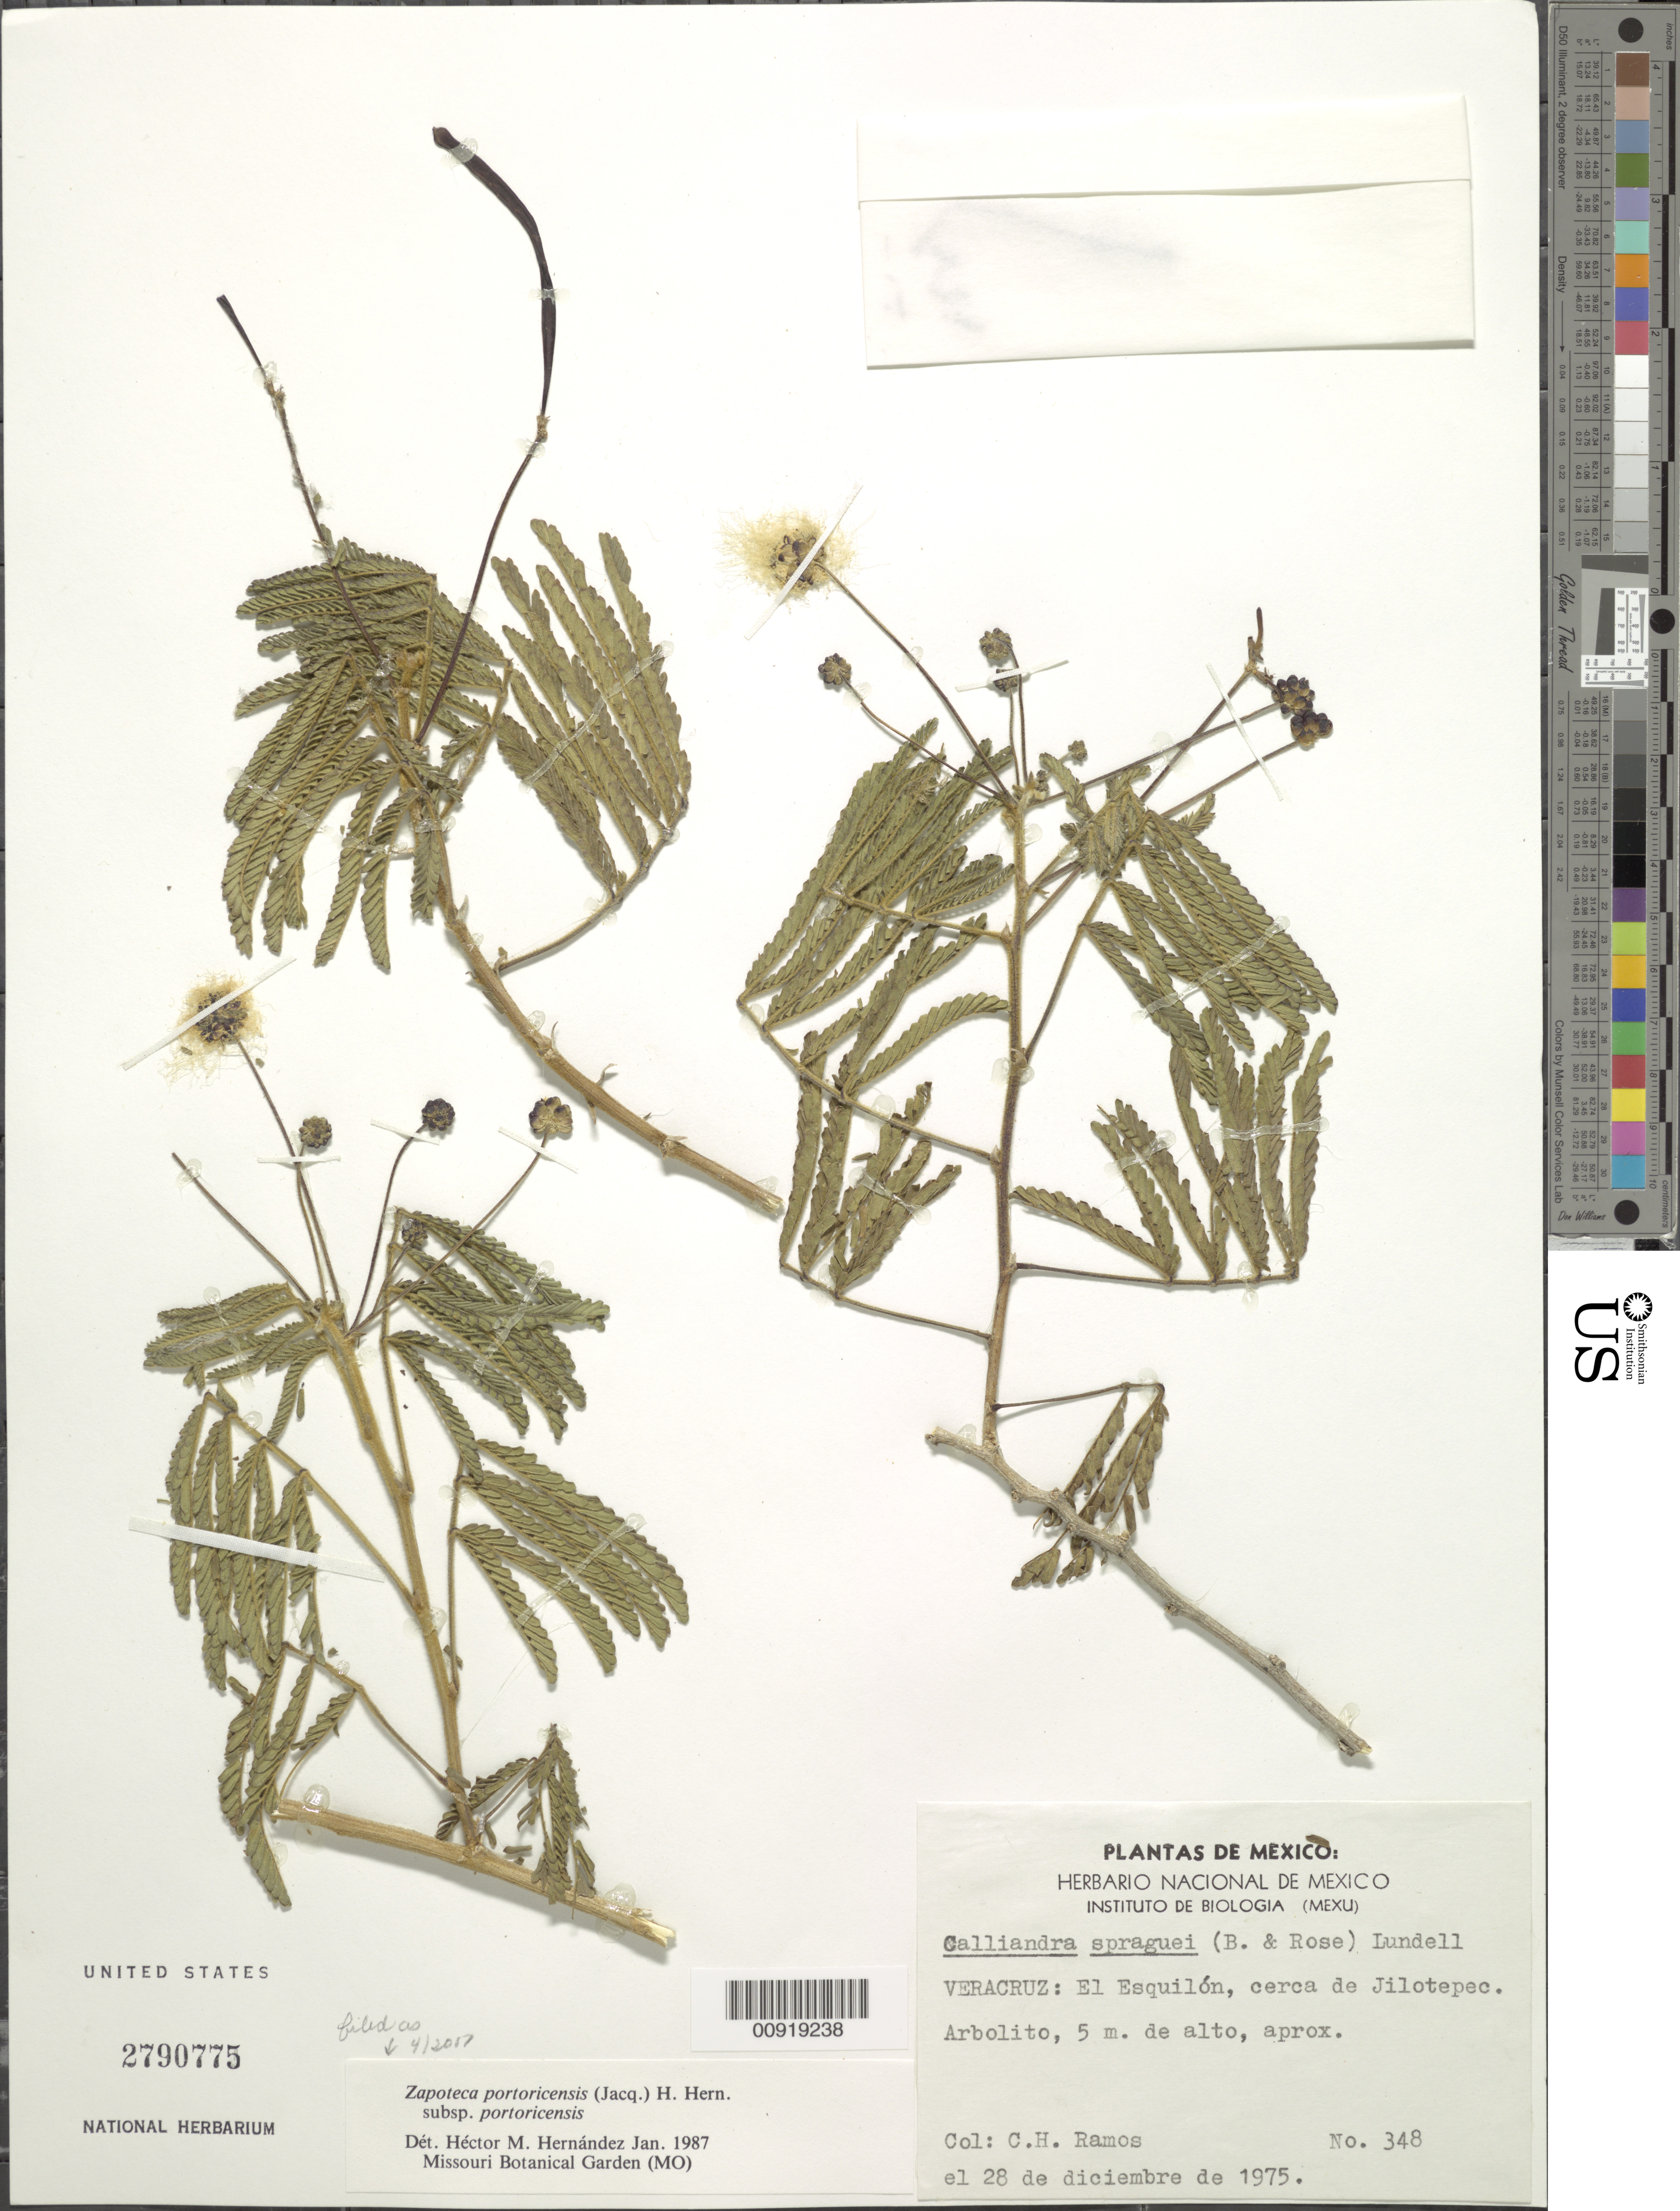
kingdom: Plantae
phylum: Tracheophyta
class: Magnoliopsida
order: Fabales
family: Fabaceae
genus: Zapoteca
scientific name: Zapoteca portoricensis subsp. portoricensis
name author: (Jacq.) H.M. Hern.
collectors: C. H. Ramos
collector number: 348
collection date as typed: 28 Dec 1975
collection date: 1975-12-28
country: Mexico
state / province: Veracruz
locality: Veracruz: El Esquilón, cerca de Jilotepec.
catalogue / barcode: US 2790775